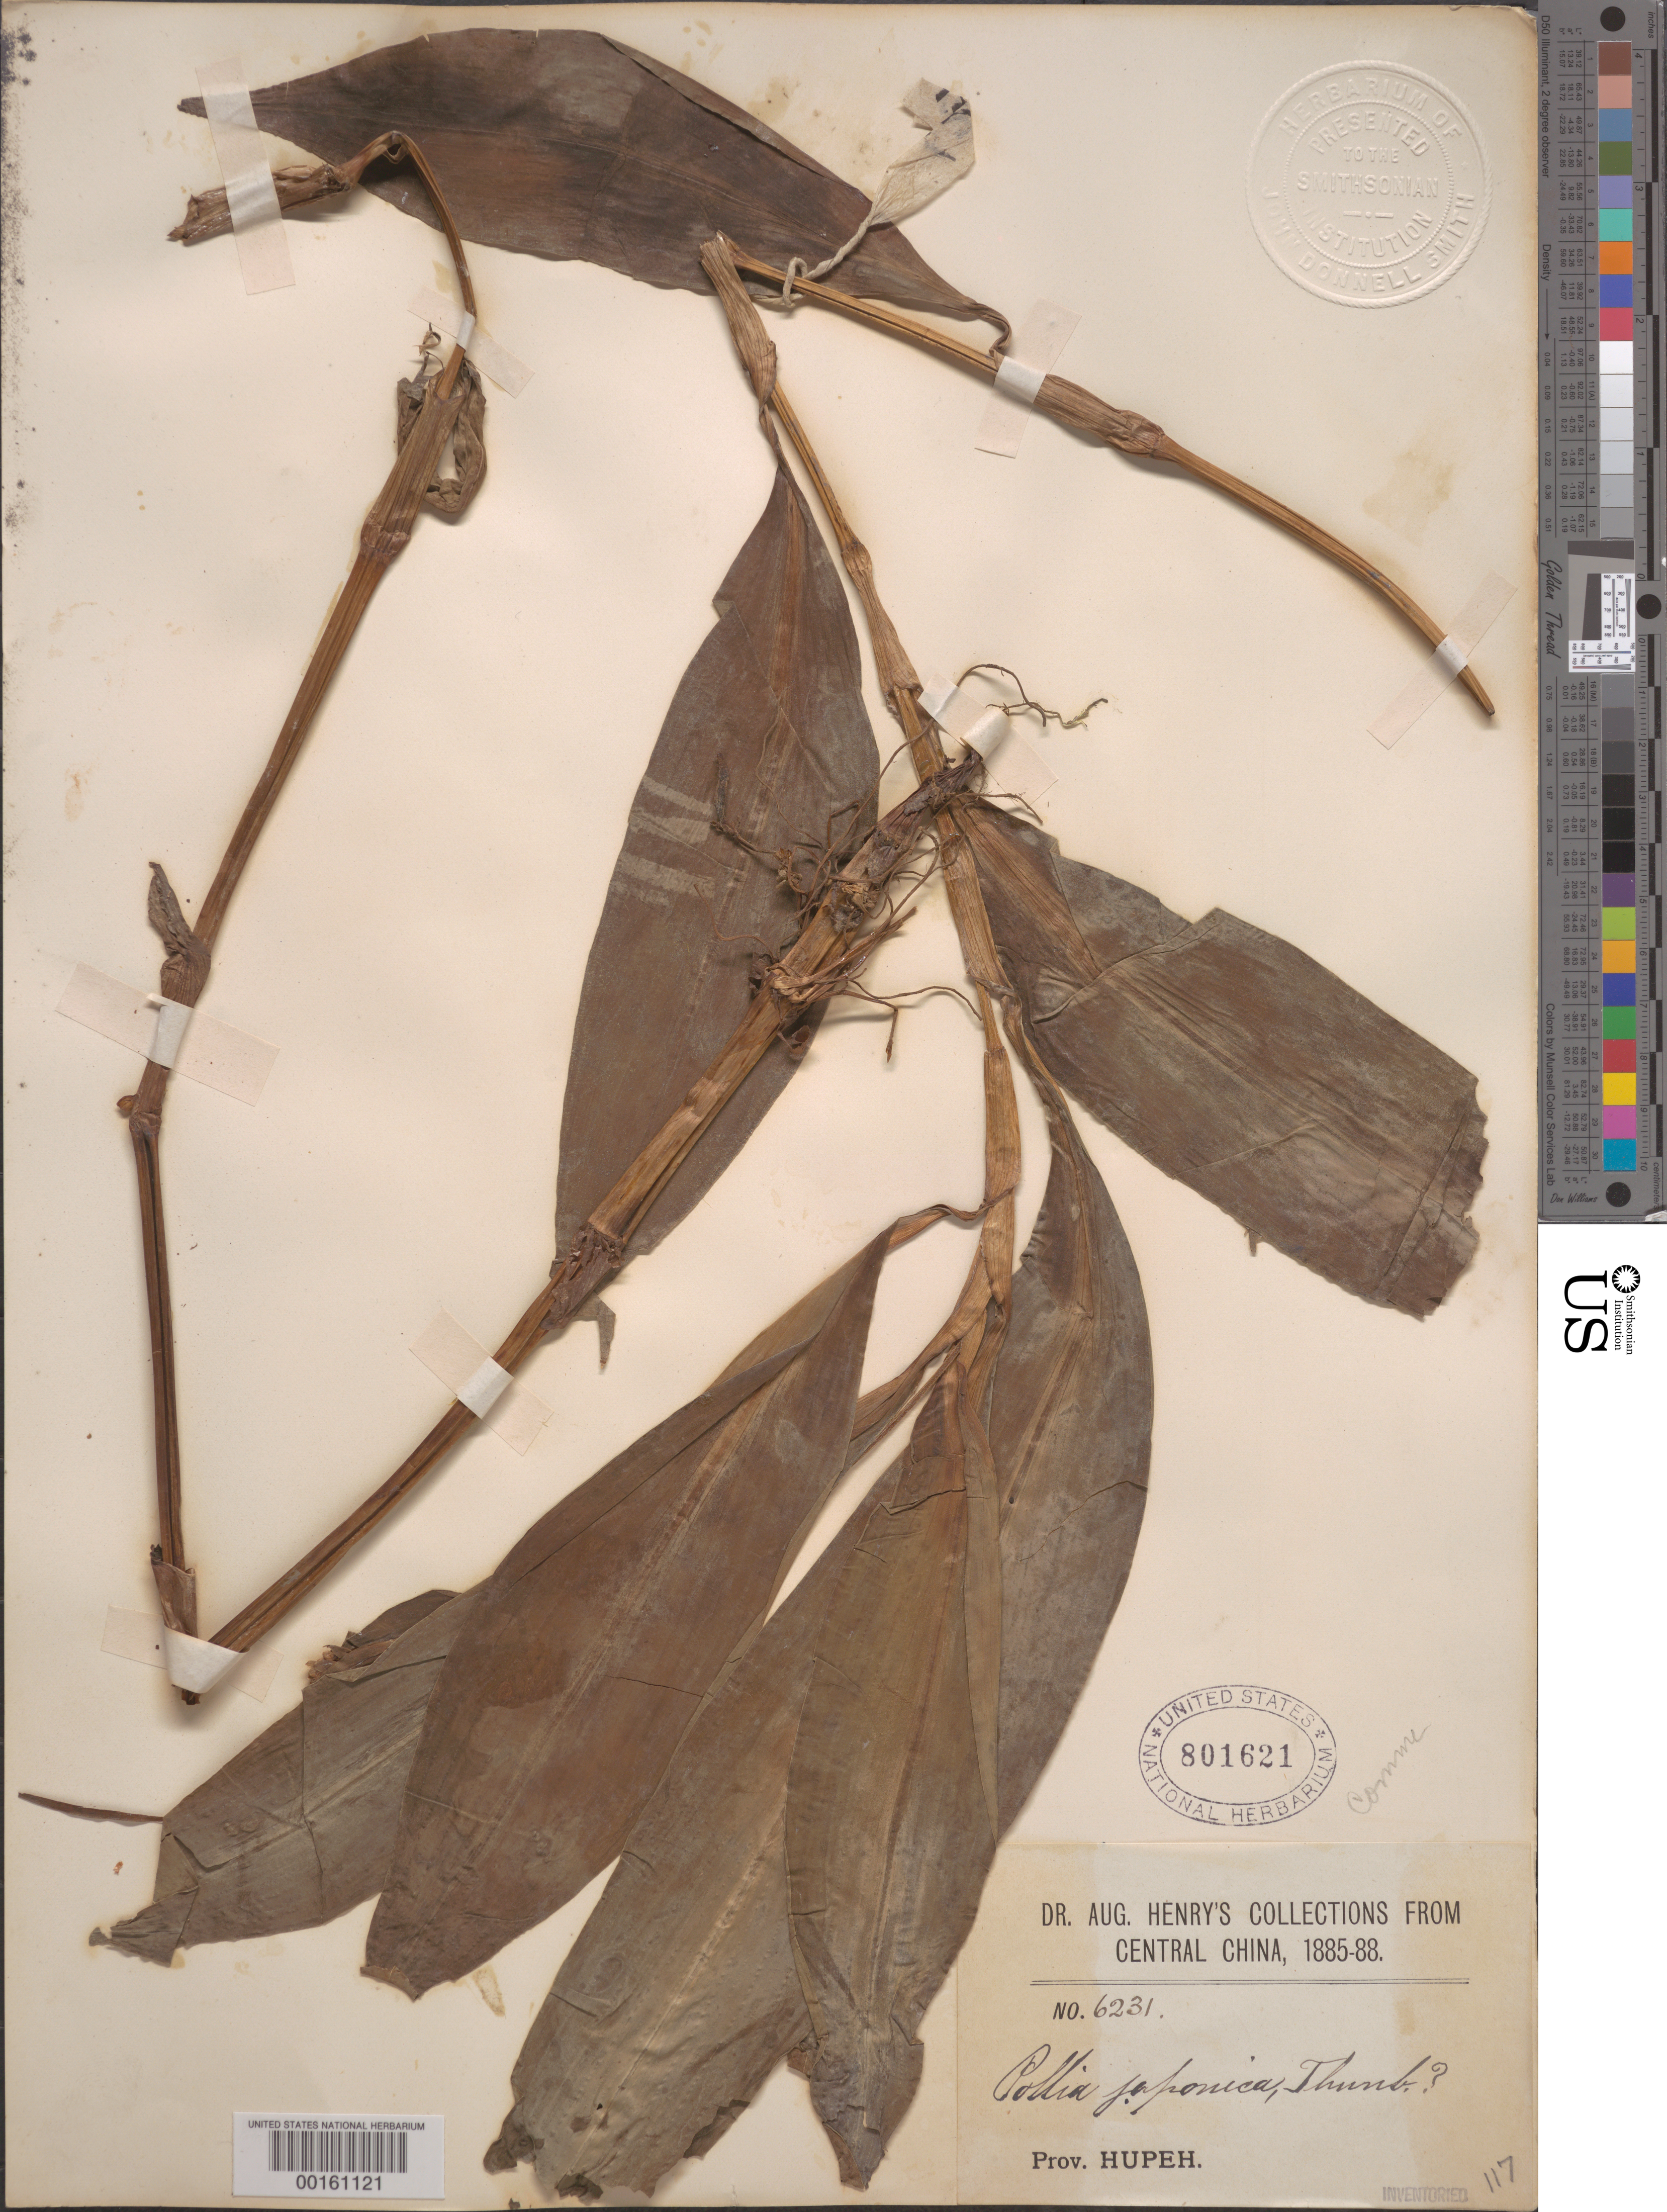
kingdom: Plantae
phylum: Tracheophyta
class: Liliopsida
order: Commelinales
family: Commelinaceae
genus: Pollia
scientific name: Pollia japonica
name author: Thunb.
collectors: A. Henry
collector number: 6231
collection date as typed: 1885 to -- -- 1888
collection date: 1885/1888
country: China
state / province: Hubei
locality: Prov. Hupeh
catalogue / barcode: US 801621